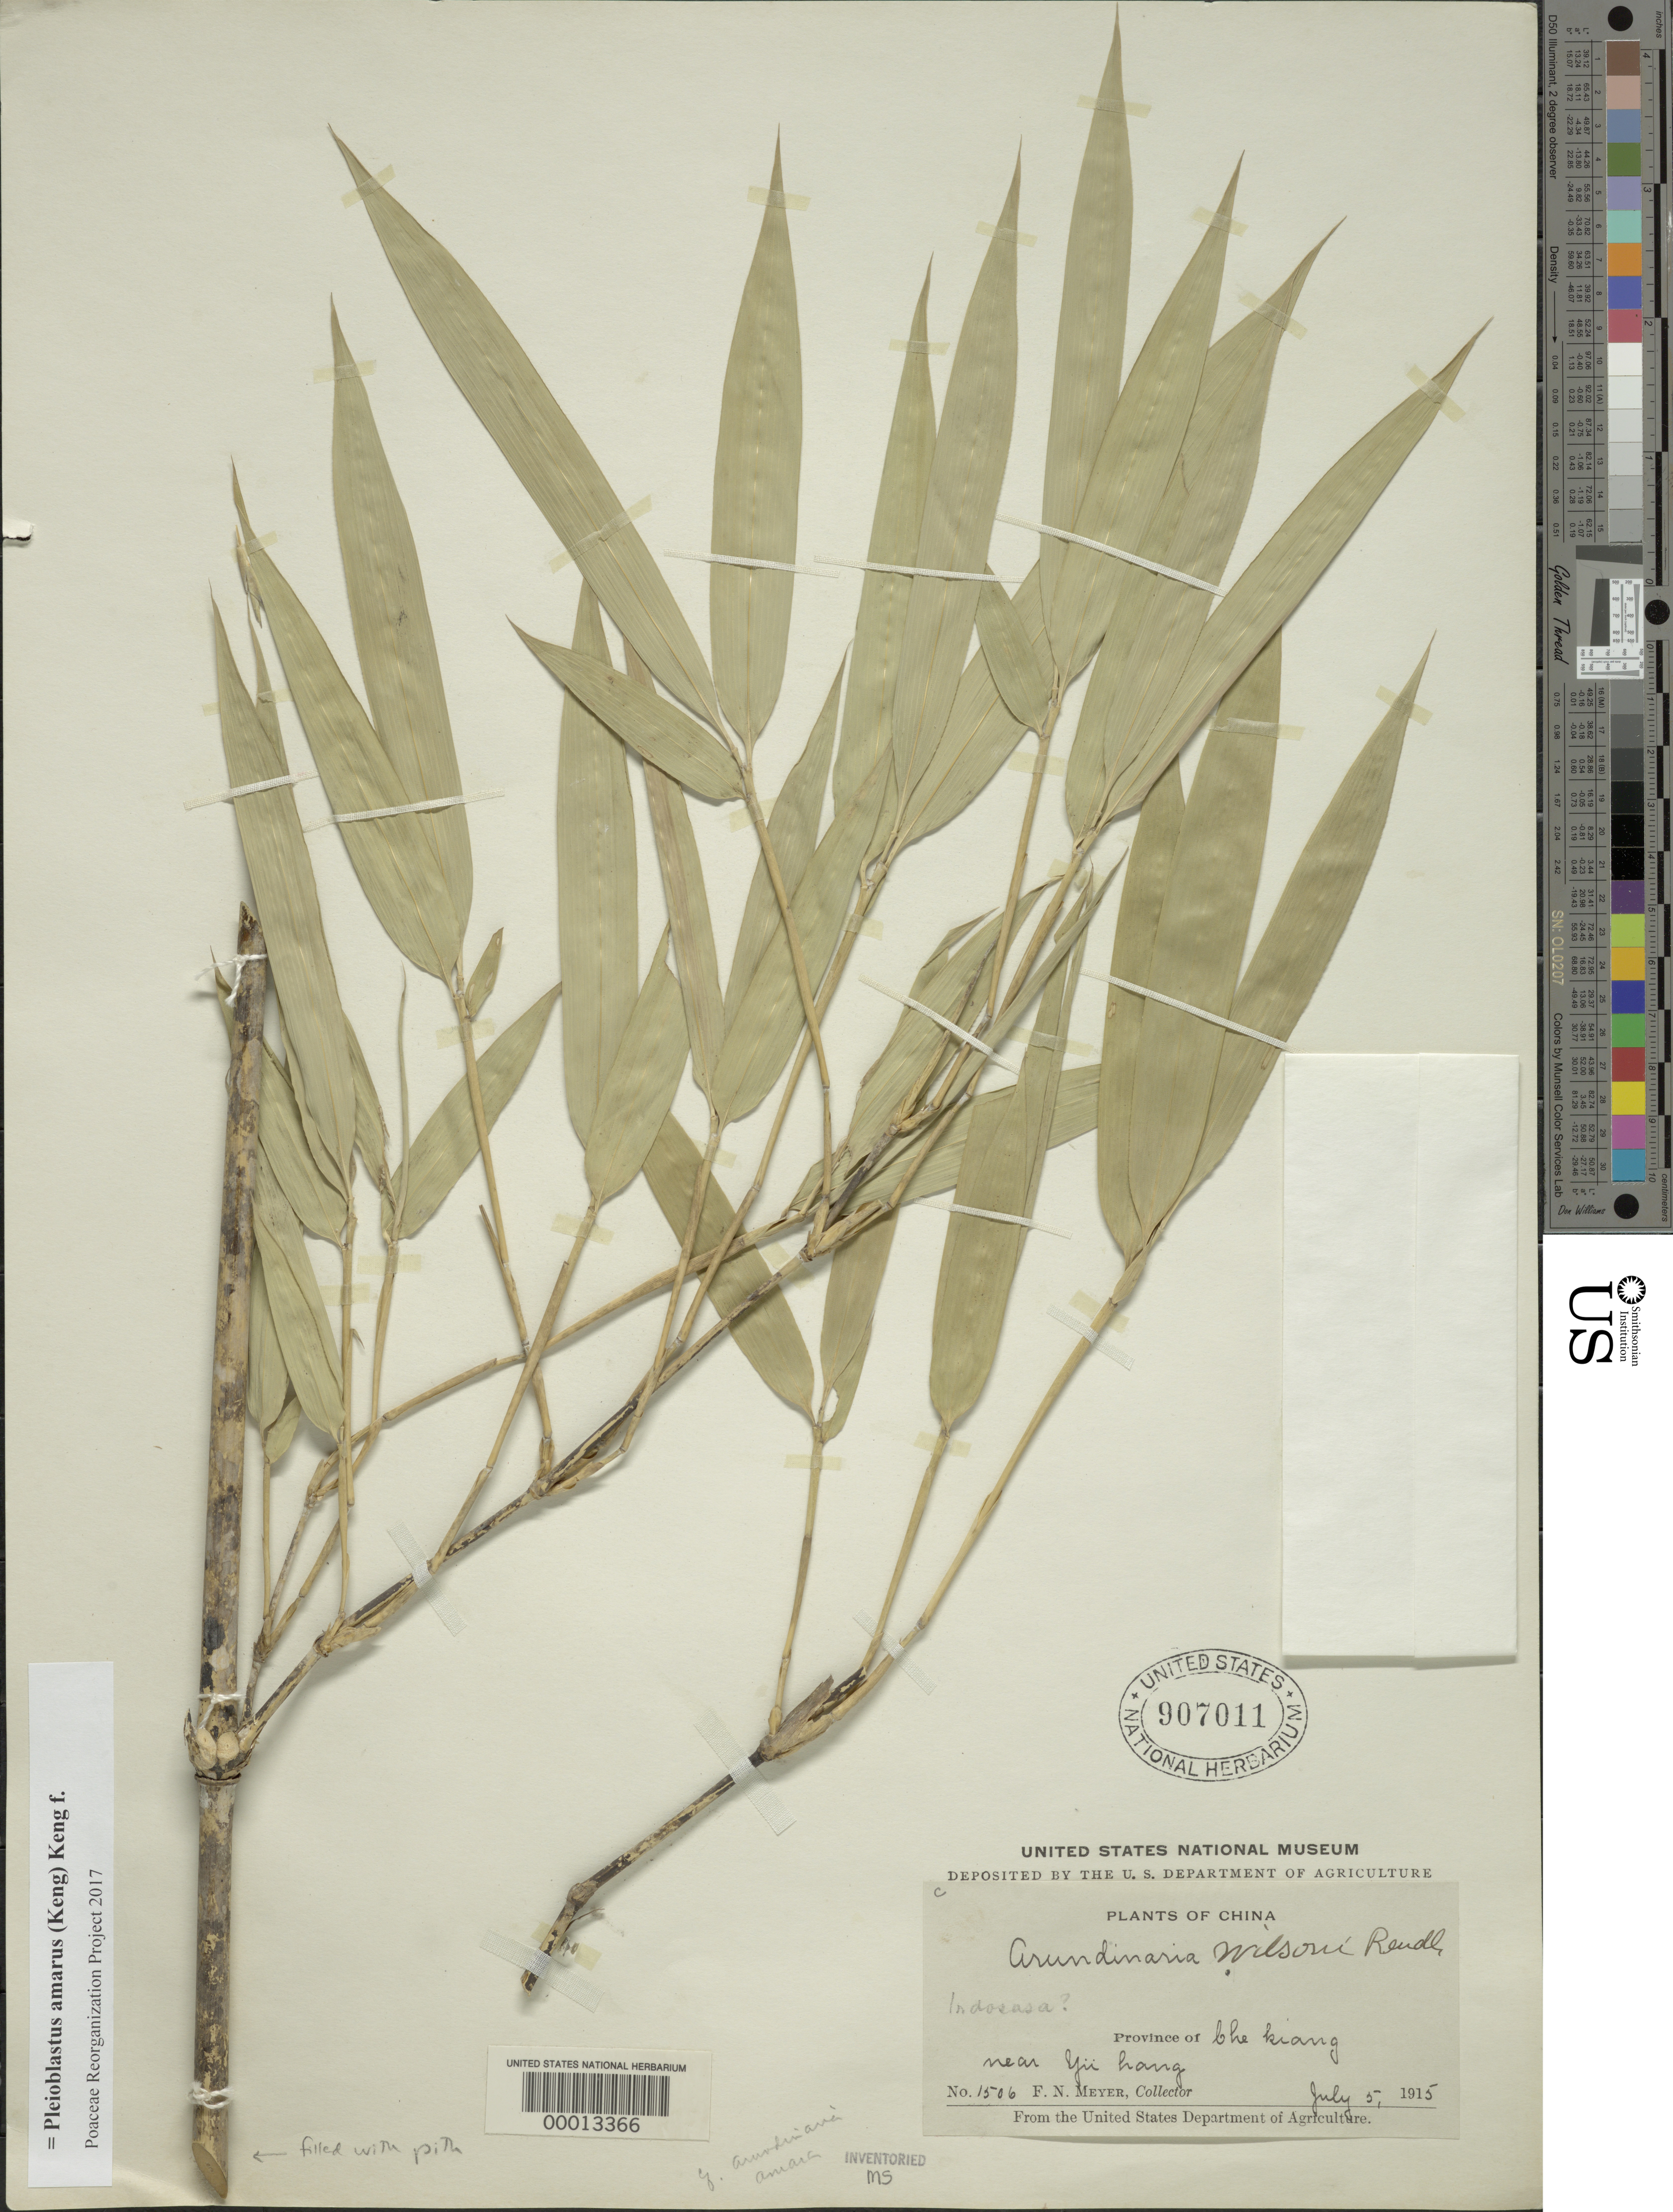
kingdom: Plantae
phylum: Tracheophyta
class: Liliopsida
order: Poales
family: Poaceae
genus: Pleioblastus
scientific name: Pleioblastus amarus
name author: (Keng) Keng f.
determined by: Poaceae Reorganization Project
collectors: F. N. Meyer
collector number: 1506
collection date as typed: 05 Jul 1915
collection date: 1915-07-05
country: China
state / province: Zhejiang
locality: Near Yii hang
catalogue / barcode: US 907011